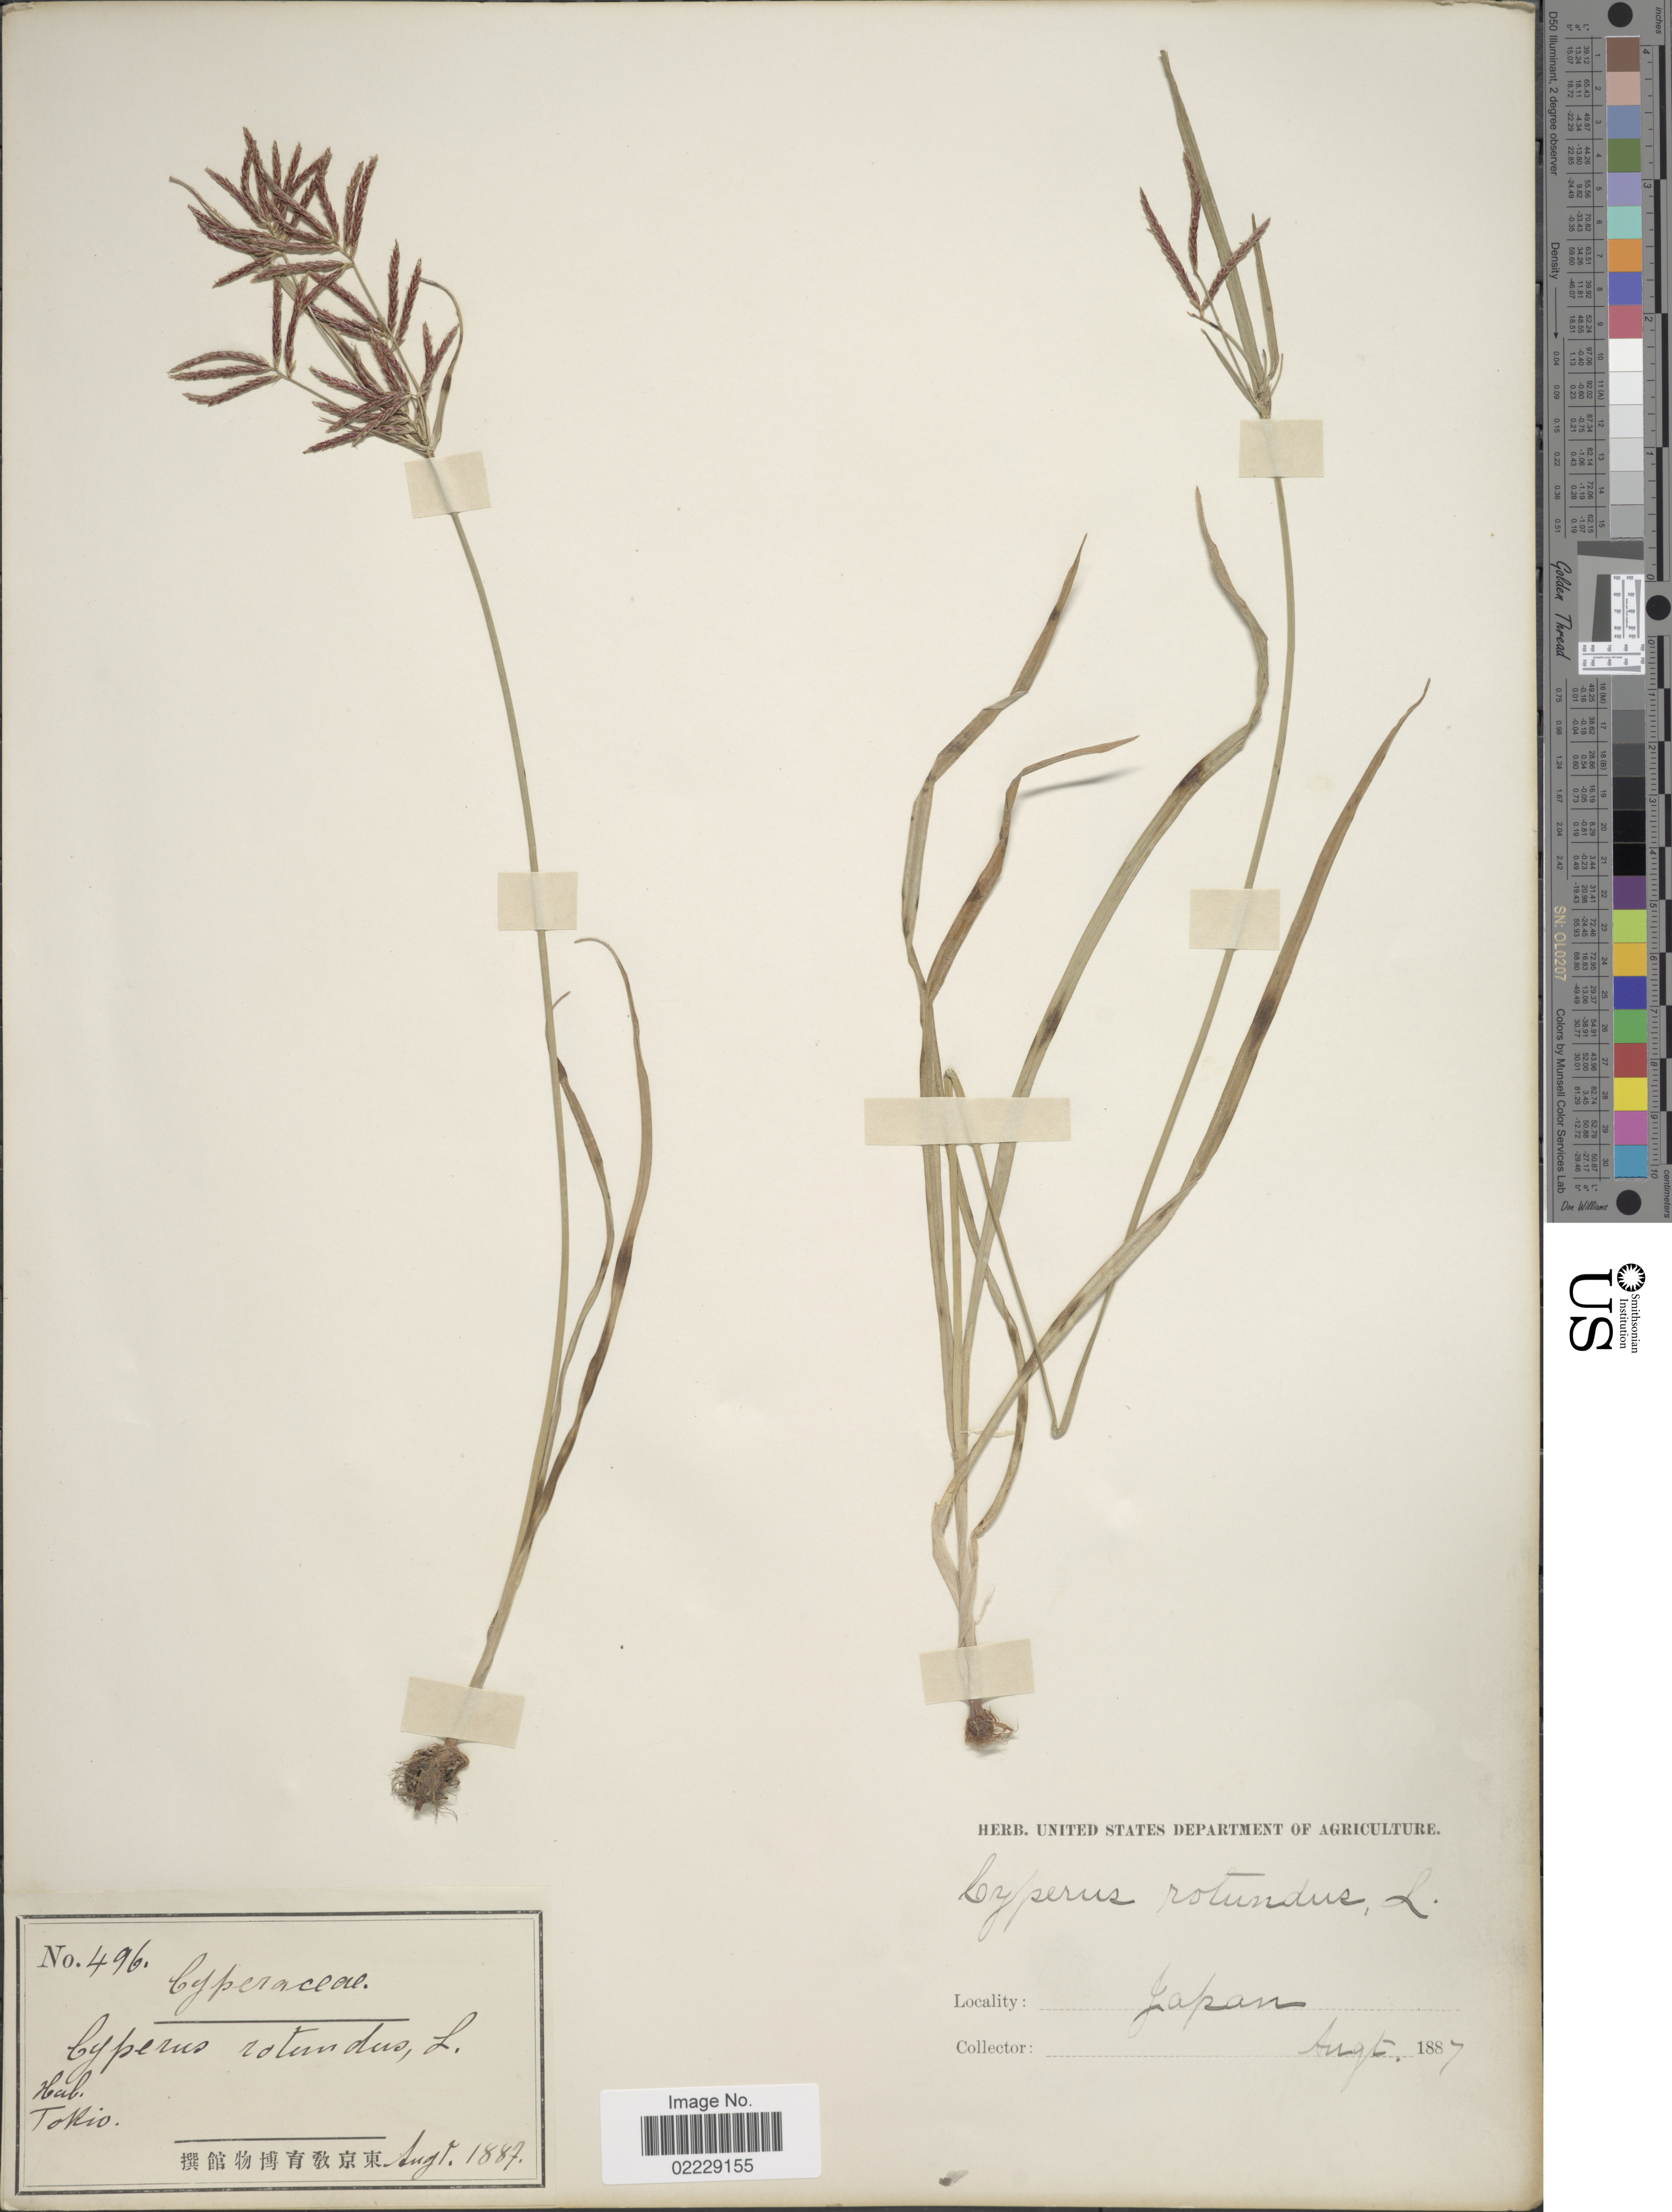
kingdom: Plantae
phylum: Tracheophyta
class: Liliopsida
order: Poales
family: Cyperaceae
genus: Cyperus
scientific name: Cyperus rotundus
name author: L.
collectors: ex herb. U. S. Department of Agriculture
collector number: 496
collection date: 1887-08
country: Japan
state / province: Tokyo, Federal City of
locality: Tokio.